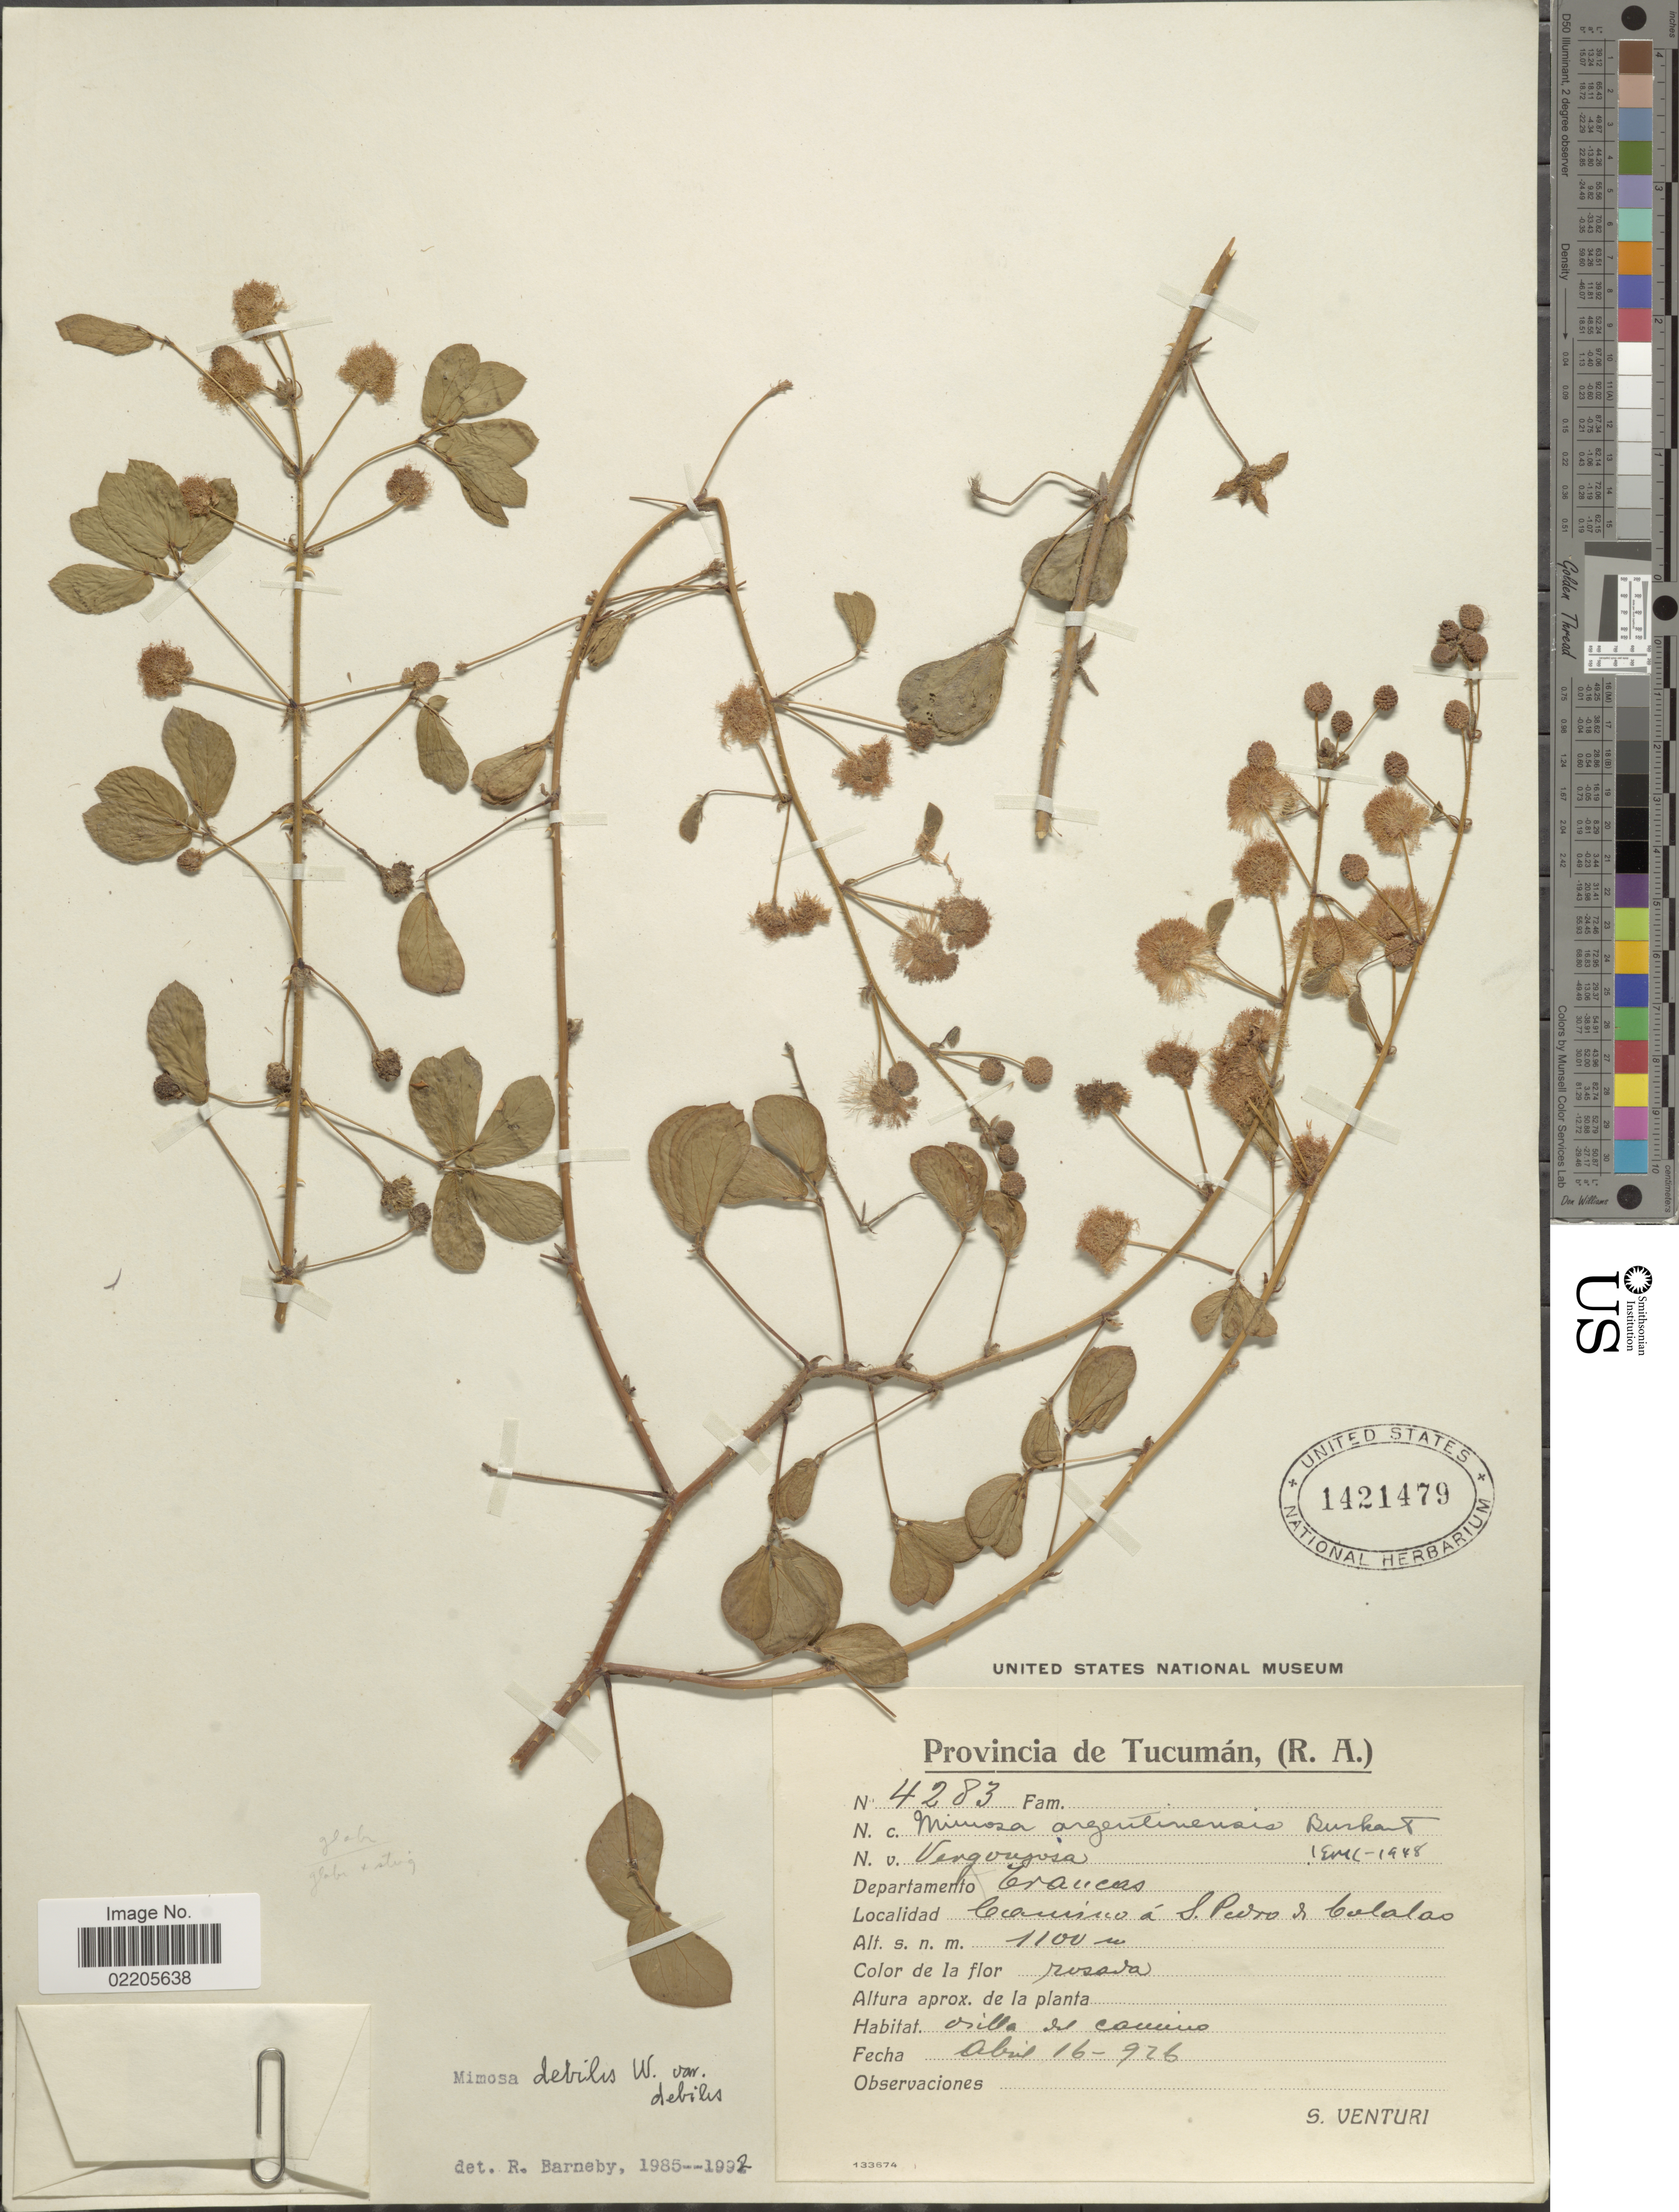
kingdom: Plantae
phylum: Tracheophyta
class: Magnoliopsida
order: Fabales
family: Fabaceae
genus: Mimosa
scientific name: Mimosa debilis var. debilis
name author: Humb. & Bonpl. ex Willd.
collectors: S. Venturi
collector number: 4283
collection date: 1926-04-16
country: Argentina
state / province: Tucuman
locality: Provincia de Tucuman (R.A.). Departamento Trancas.Camino a S. Pedro & Colalao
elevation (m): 1100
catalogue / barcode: US 1421479